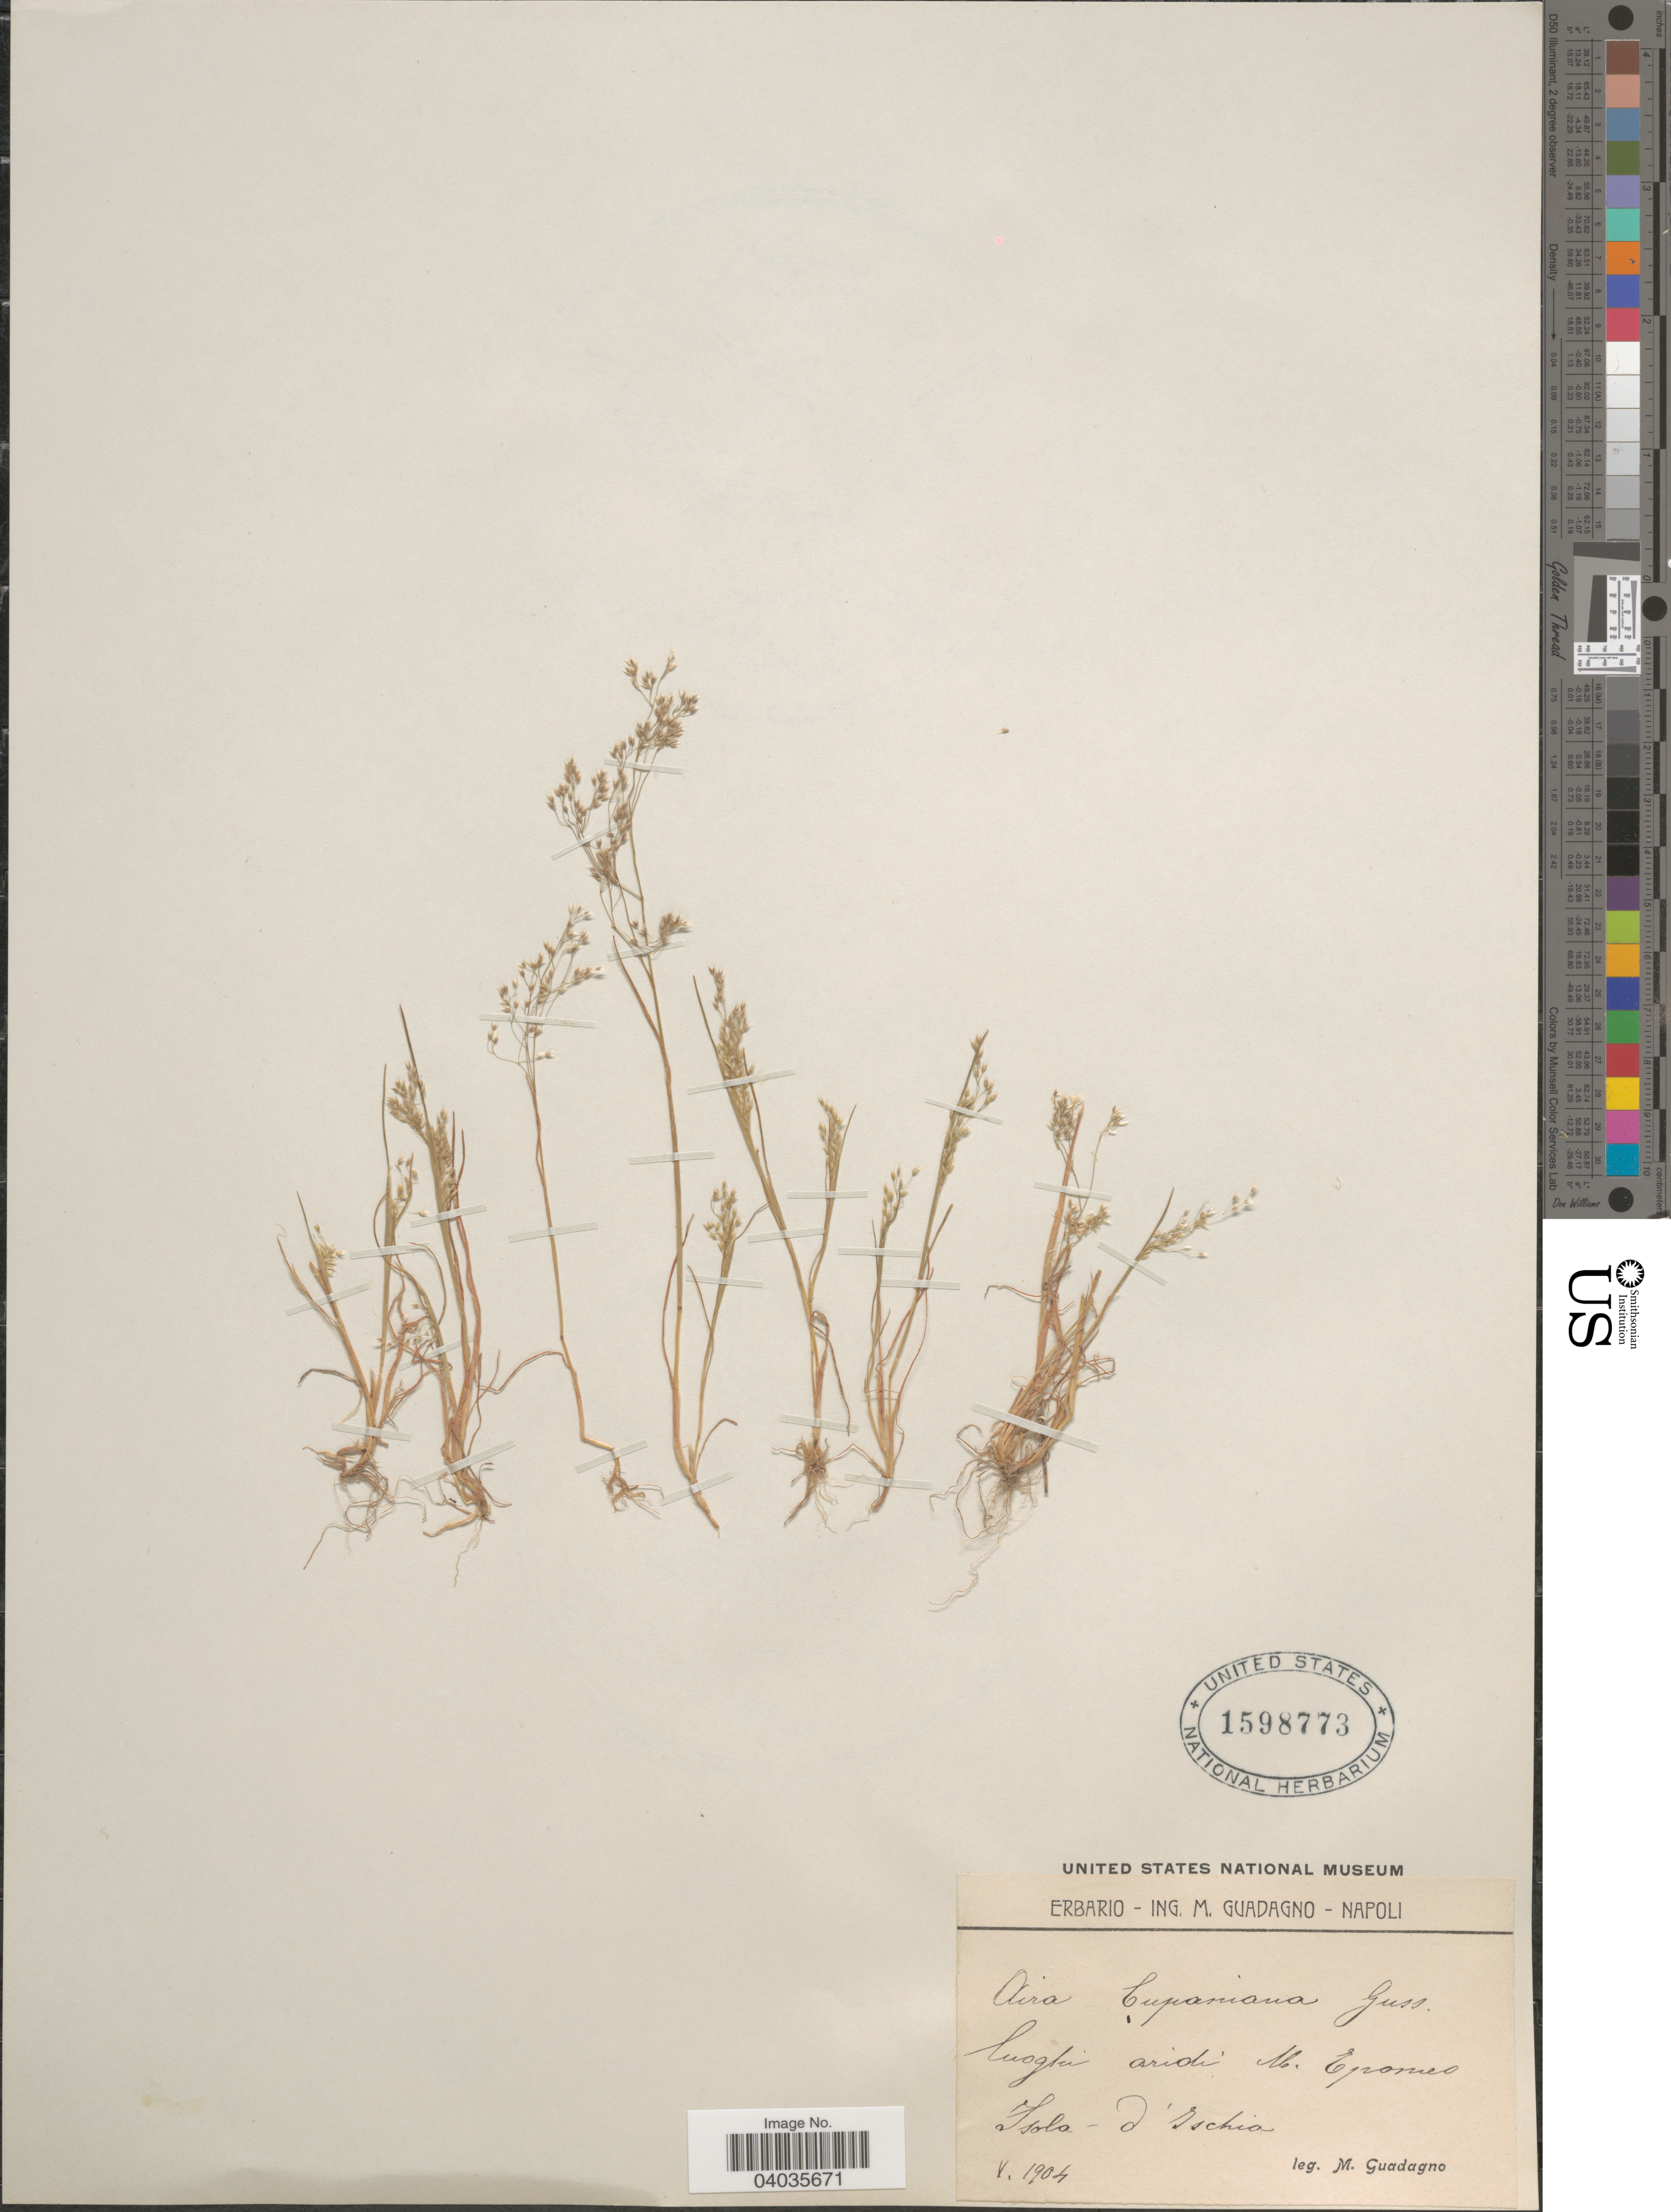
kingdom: Plantae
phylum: Tracheophyta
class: Liliopsida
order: Poales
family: Poaceae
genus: Aira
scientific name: Aira cupaniana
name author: Gussone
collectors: M. Guadagno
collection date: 1904-05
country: Italy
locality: Isola - d'Ischia.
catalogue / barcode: US 1598773